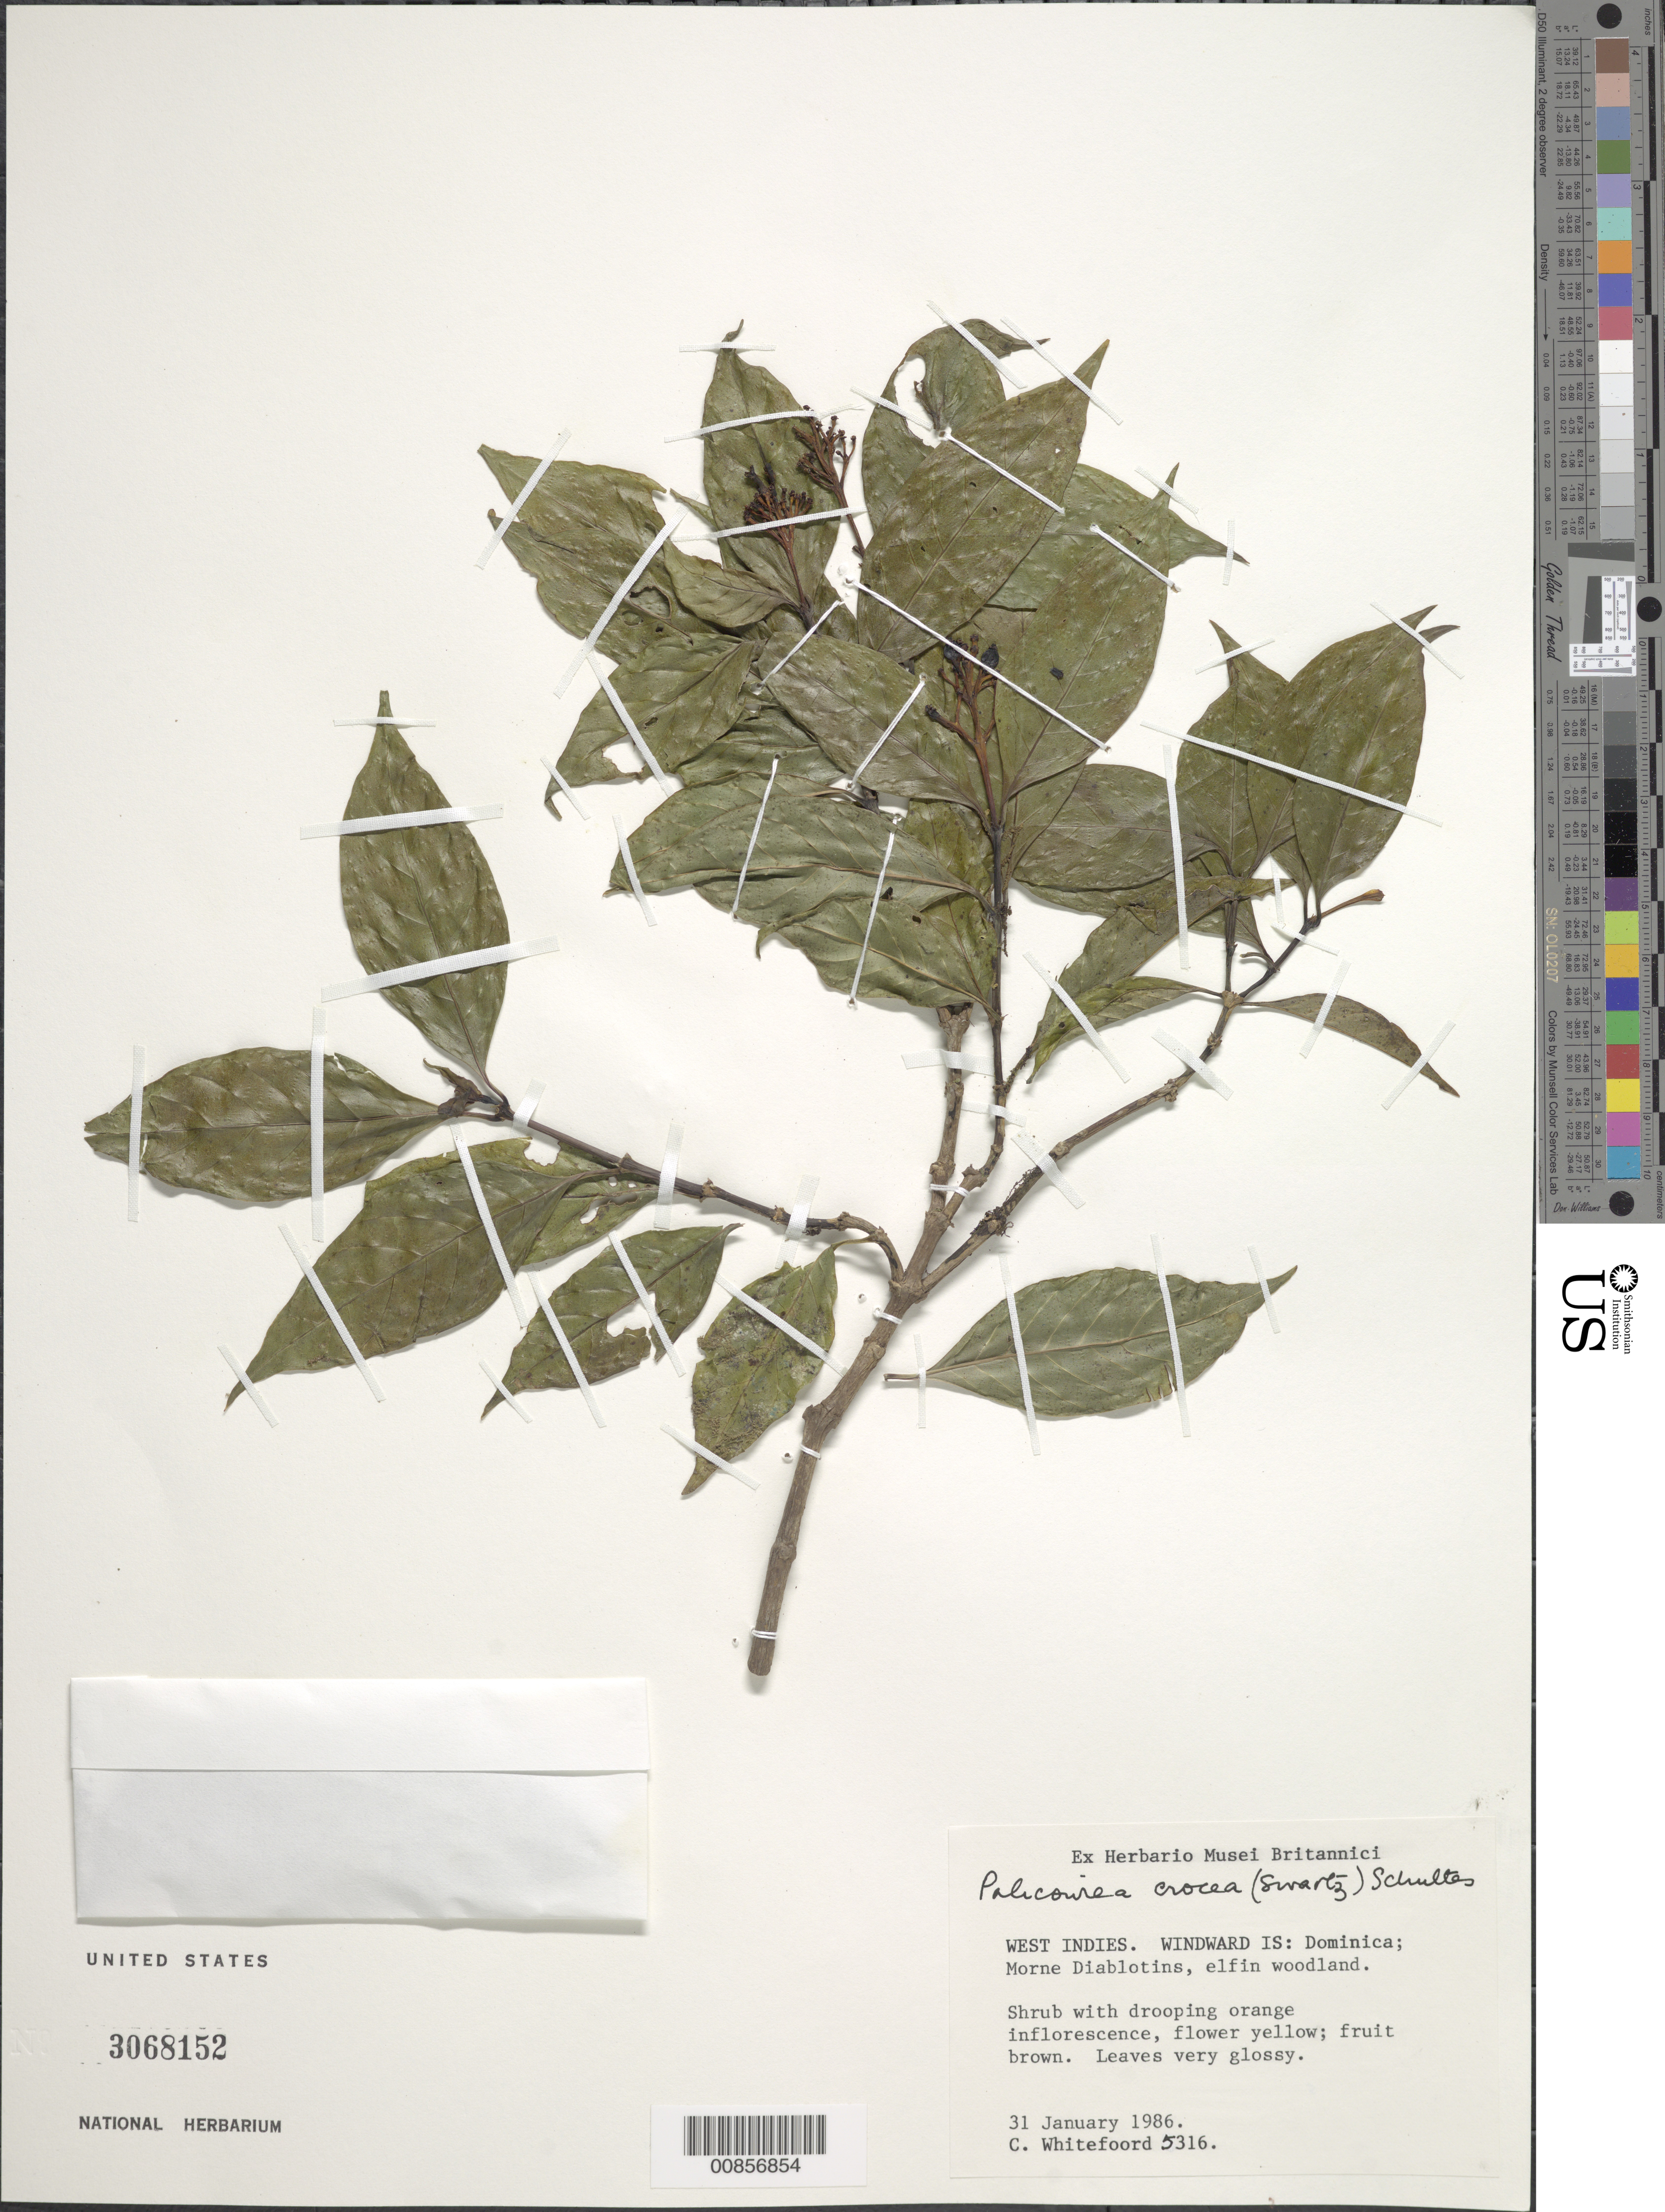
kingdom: Plantae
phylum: Tracheophyta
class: Magnoliopsida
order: Gentianales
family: Rubiaceae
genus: Palicourea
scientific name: Palicourea crocea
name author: (Sw.) Schult.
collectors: C. Whitefoord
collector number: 5316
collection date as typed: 31 Jan 1986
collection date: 1986-01-31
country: Dominica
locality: Morne Diablotins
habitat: Elfin woodland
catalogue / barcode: US 3068152